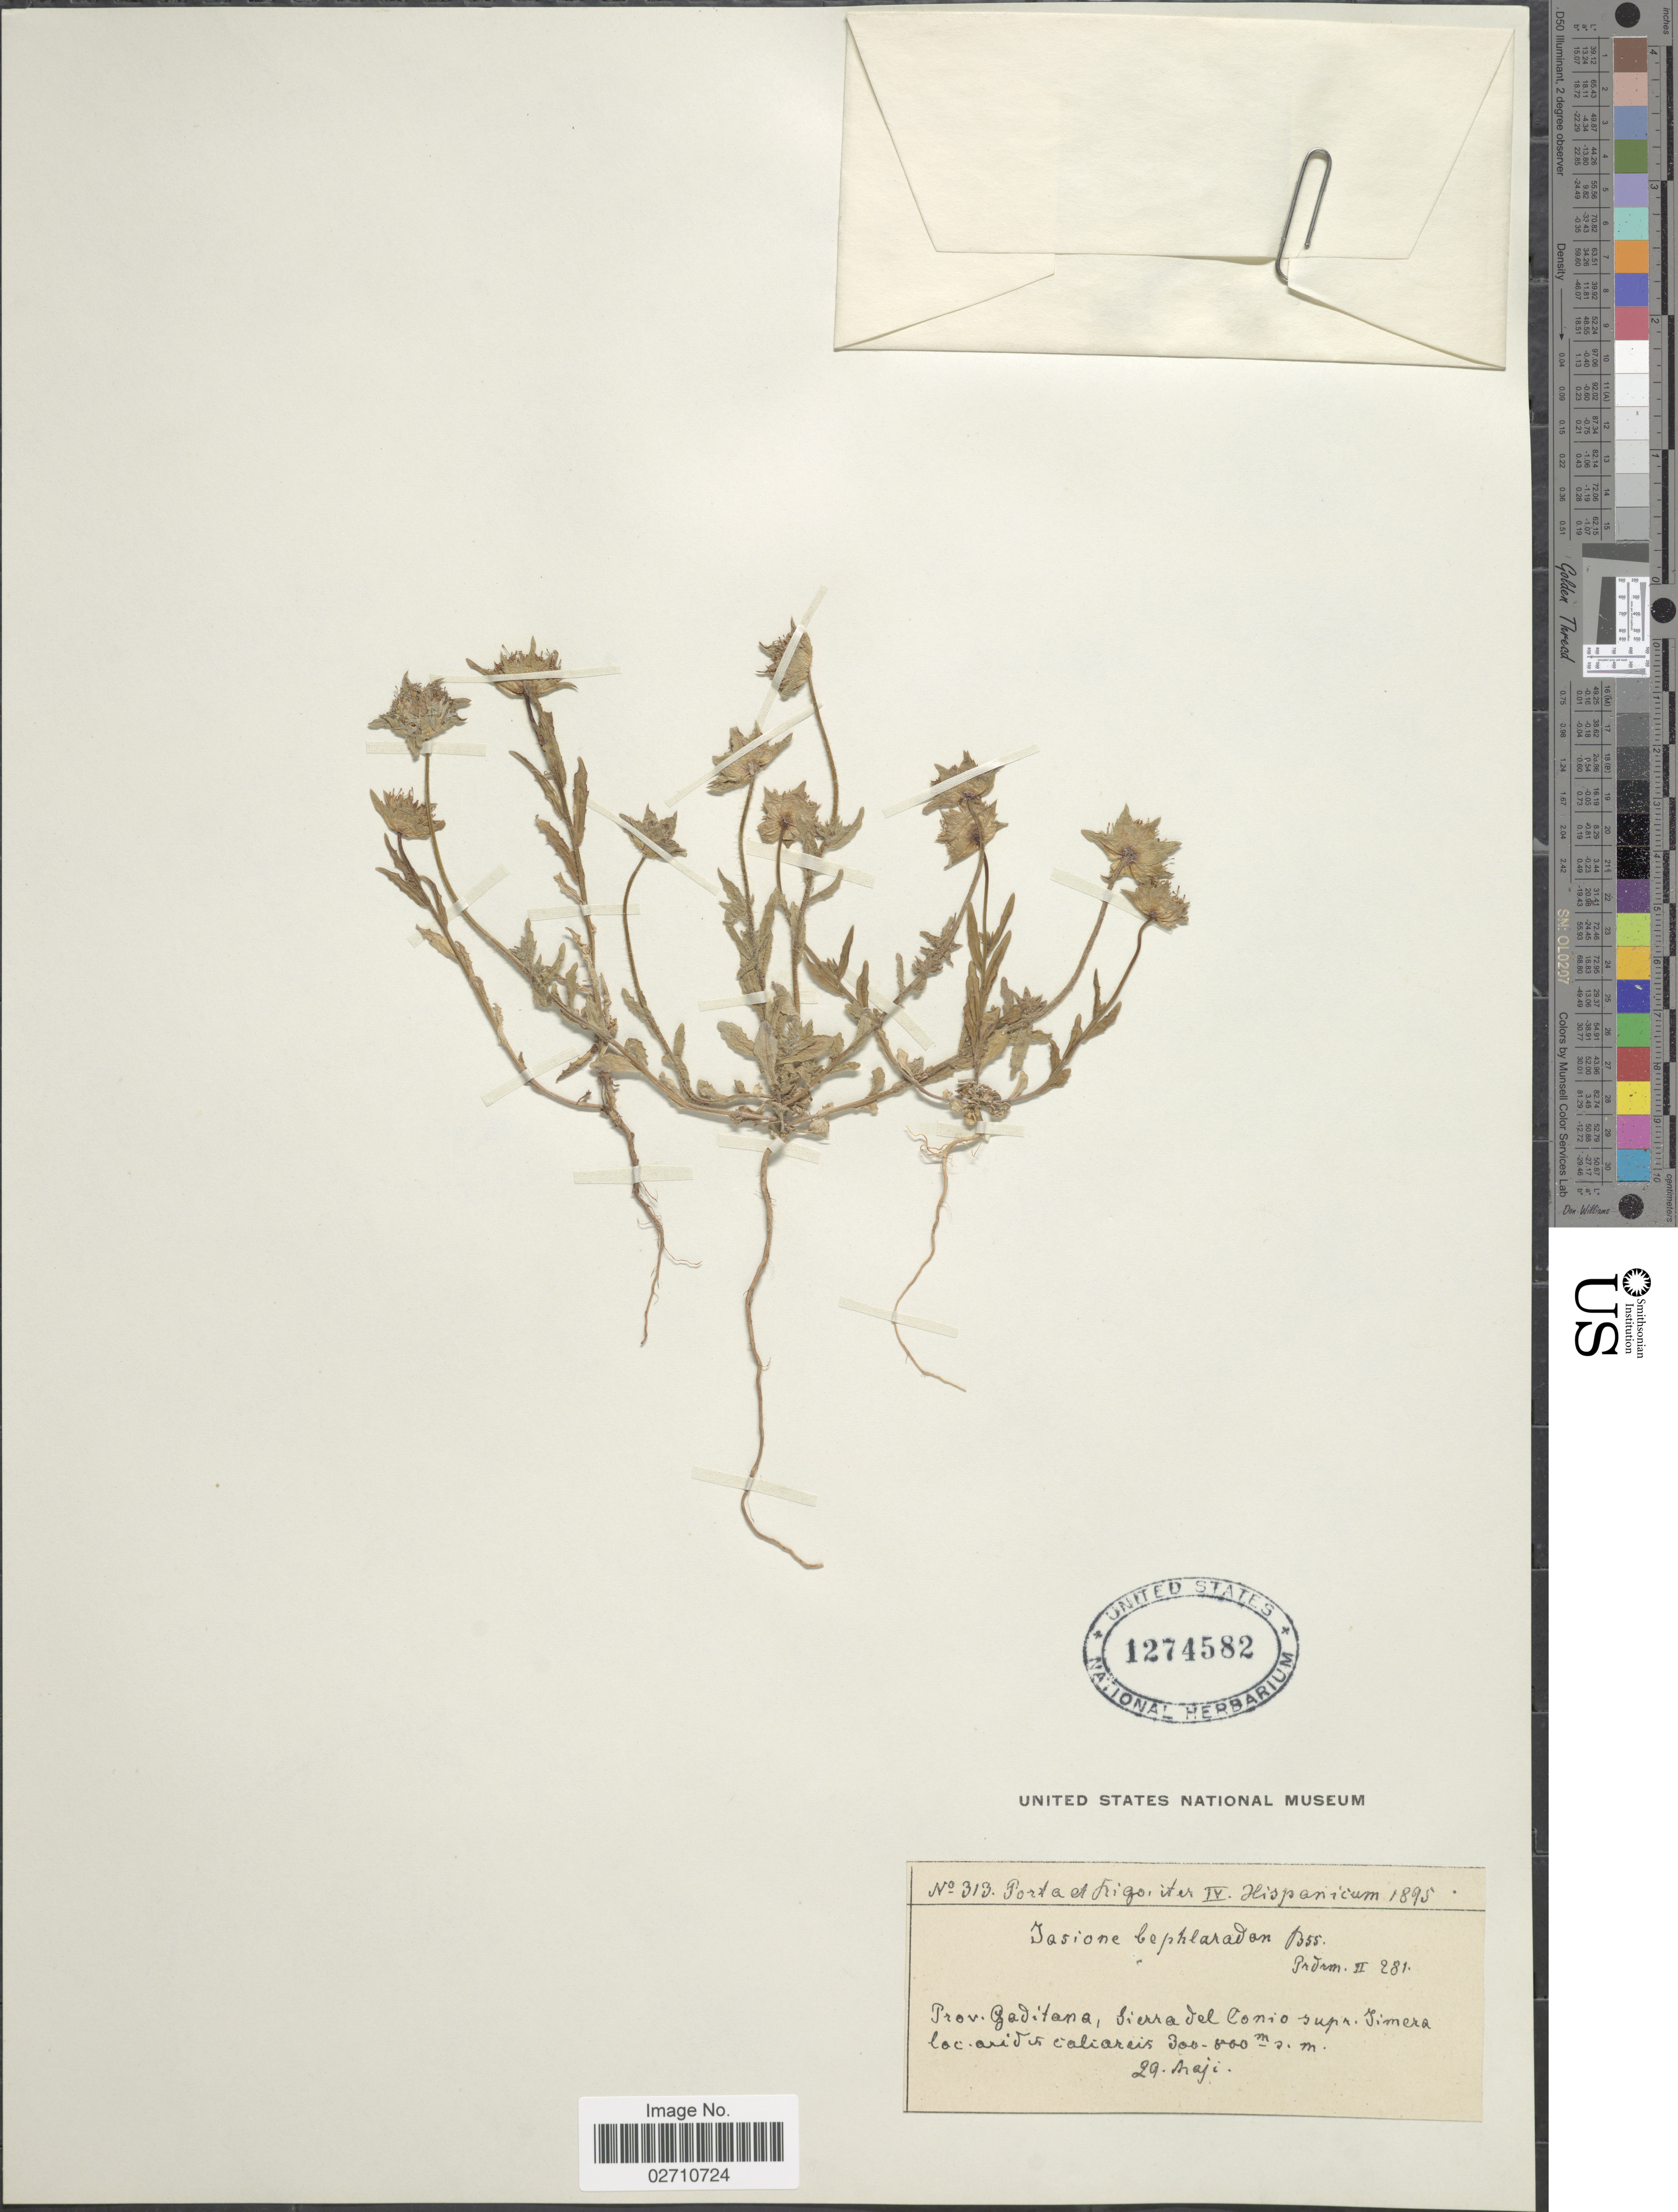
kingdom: Plantae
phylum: Tracheophyta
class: Magnoliopsida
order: Asterales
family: Campanulaceae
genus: Jasione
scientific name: Jasione blepharodon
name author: Boiss. & Reut.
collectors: -- Porta & -. Frigo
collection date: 1895-05-29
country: Spain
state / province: Andalucía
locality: Hispanicum. Prov. Gaditana, Sierra del Conio supr. Timera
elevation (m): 300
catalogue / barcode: US 1274582